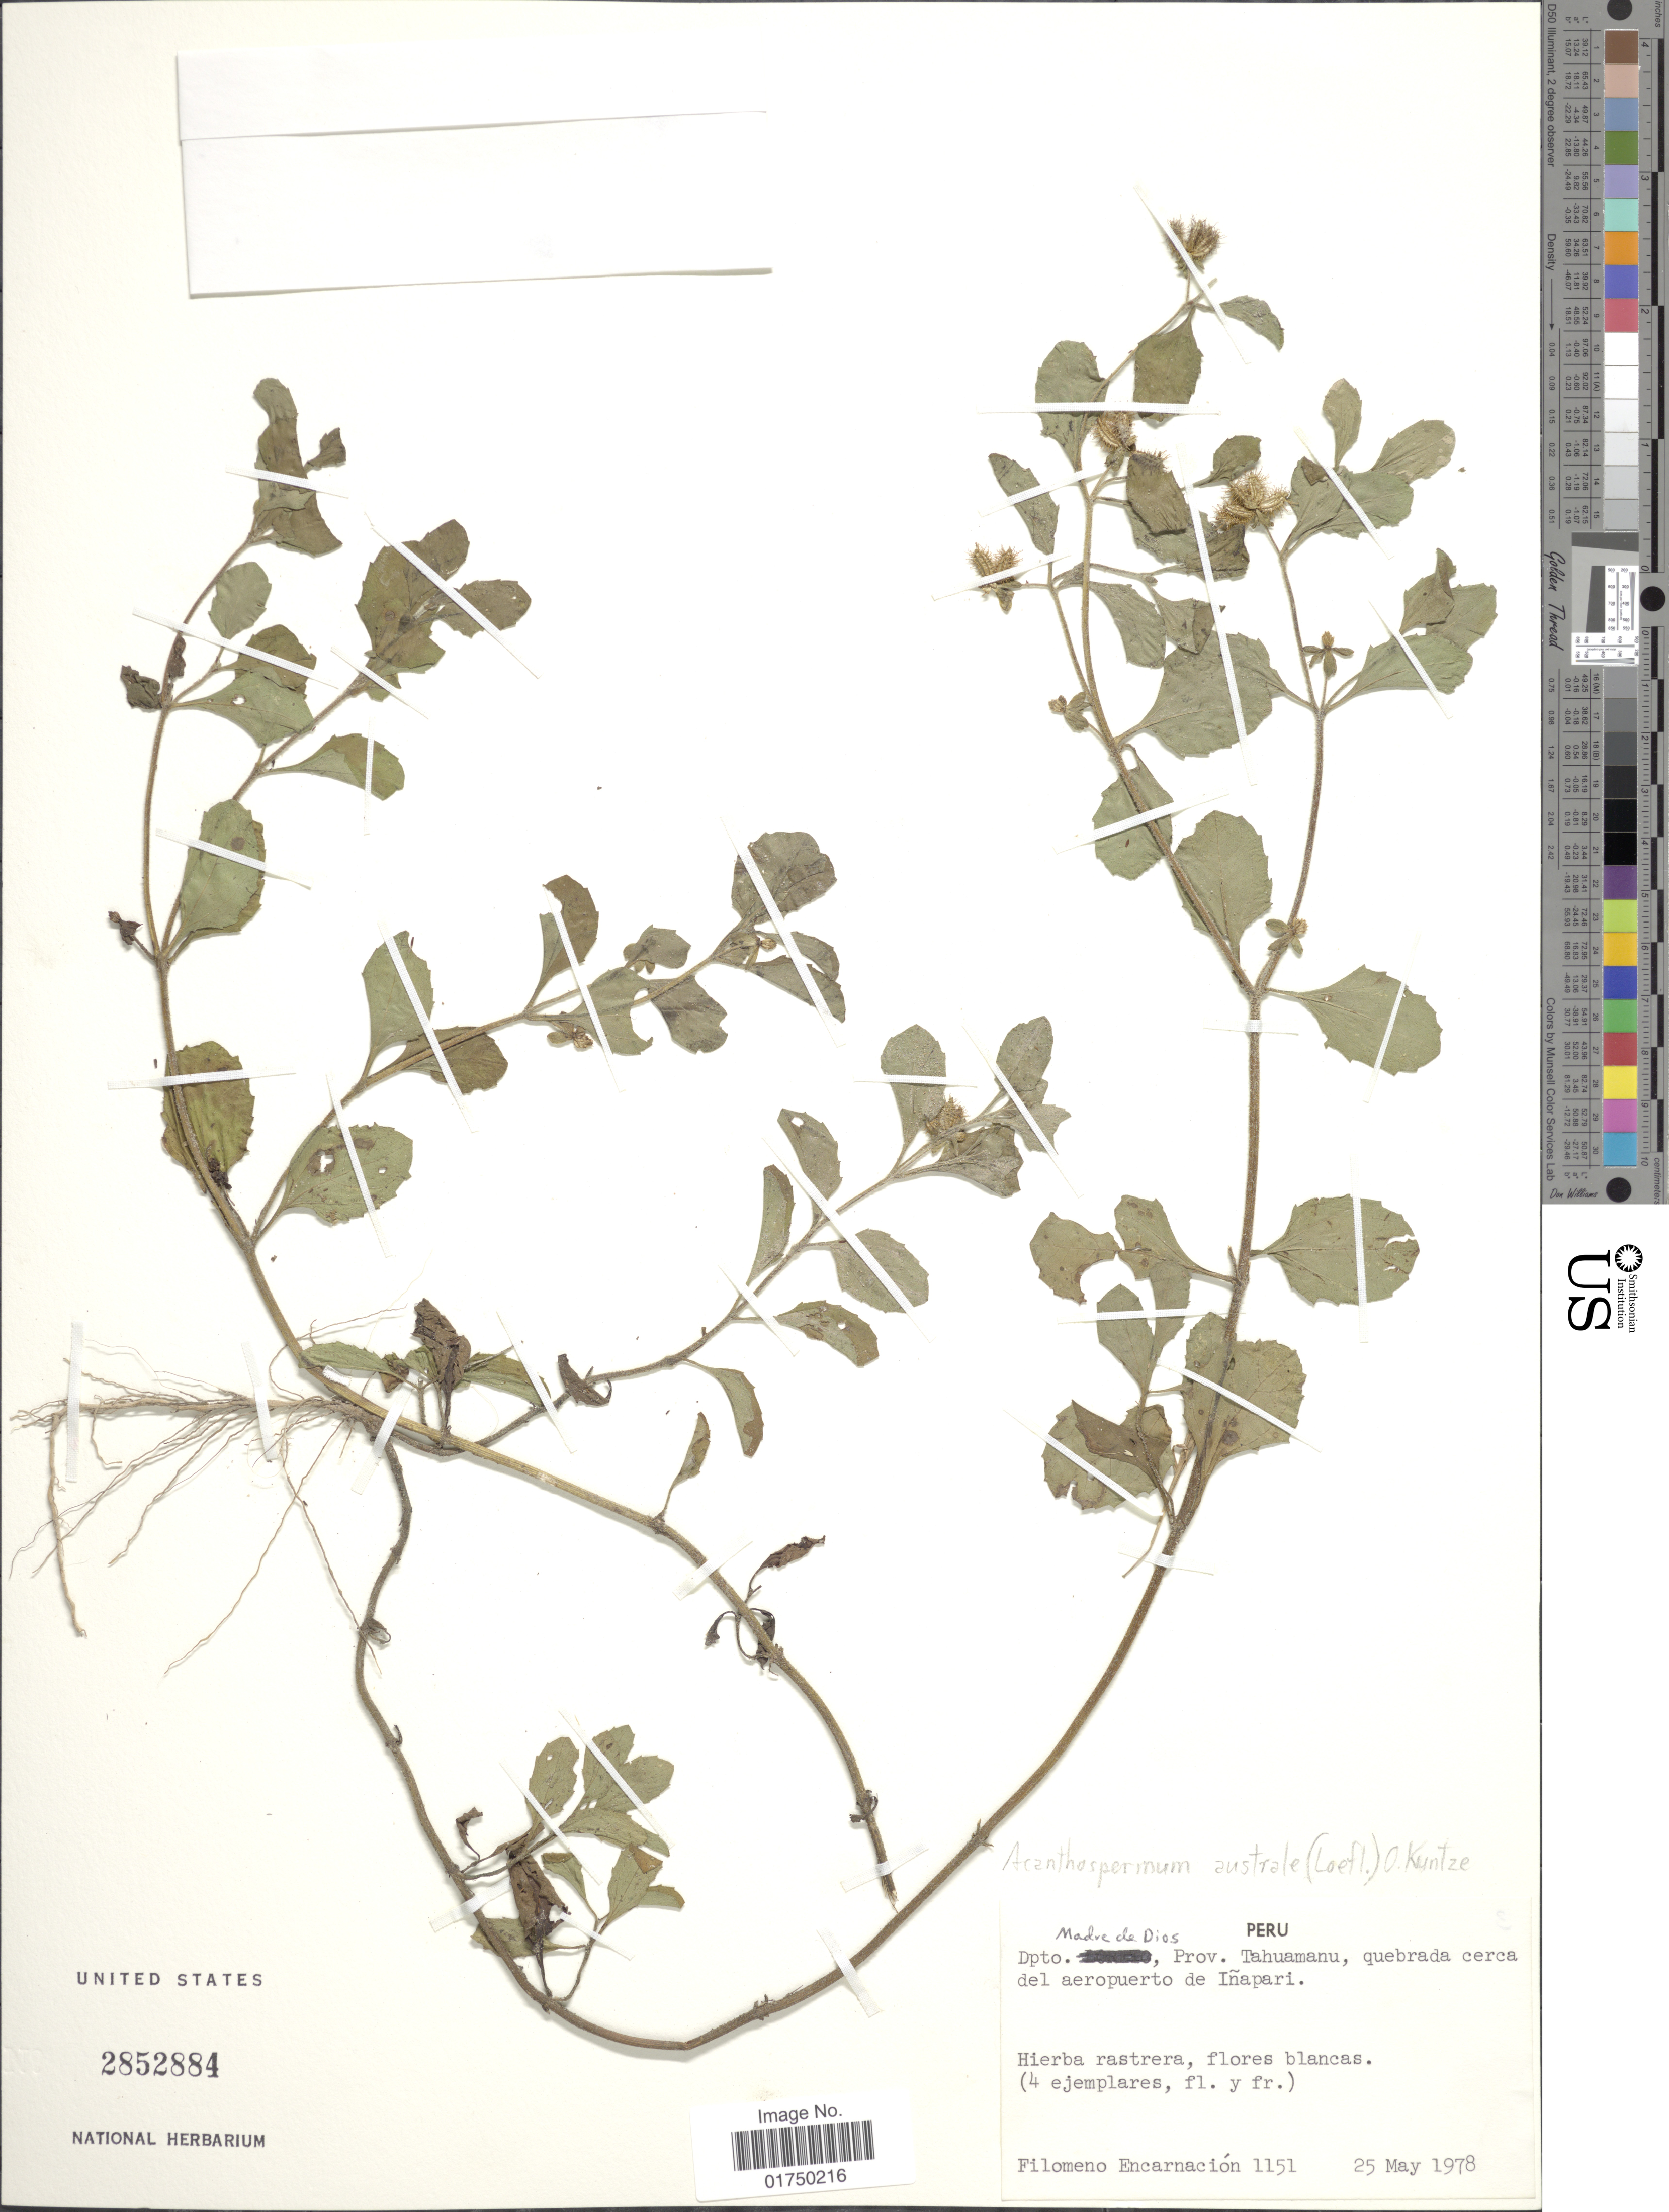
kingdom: Plantae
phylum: Tracheophyta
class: Magnoliopsida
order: Asterales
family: Asteraceae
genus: Acanthospermum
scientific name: Acanthospermum australe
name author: (Loefl.) Kuntze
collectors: F. Encarnación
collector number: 1151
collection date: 1978-05-25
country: Peru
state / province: Madre de Dios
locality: Dpto. Madre de Dios, Prov. Tahuamanu, quebrada cerca del aeropuerto de Iñapari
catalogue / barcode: US 2852884